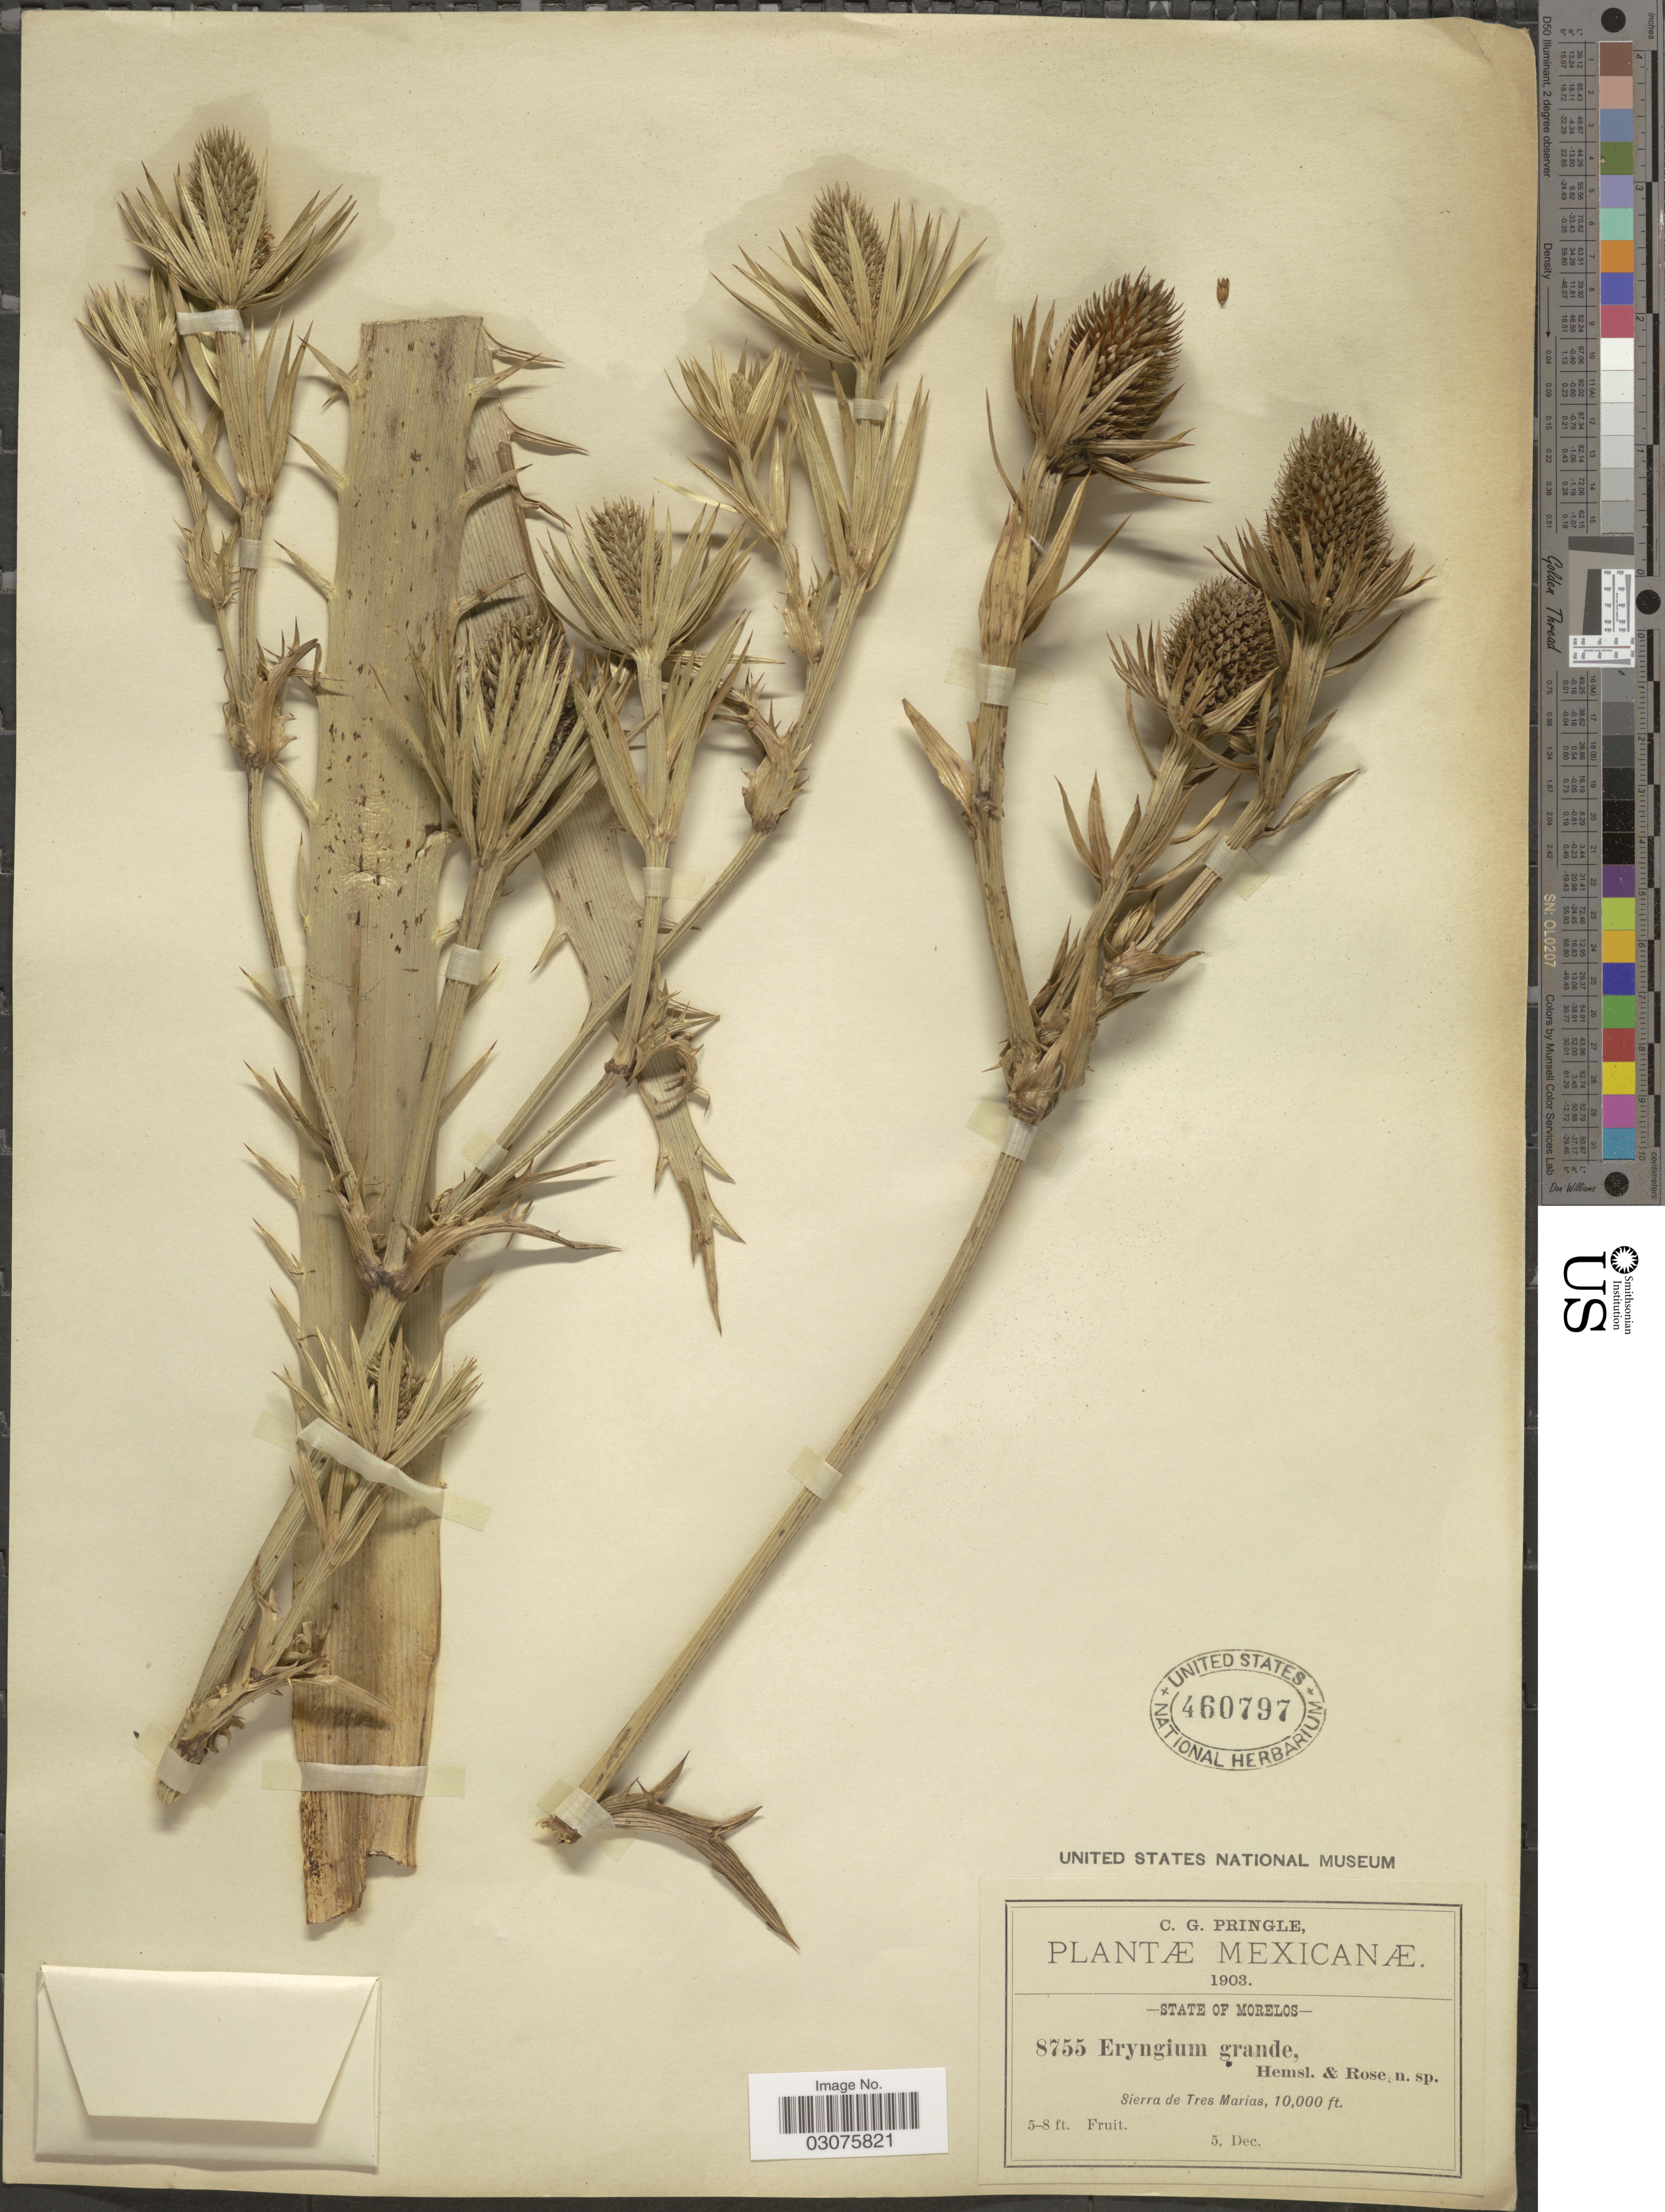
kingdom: Plantae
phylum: Tracheophyta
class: Magnoliopsida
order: Apiales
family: Apiaceae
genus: Eryngium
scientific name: Eryngium monocephalum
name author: Cav.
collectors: C. G. Pringle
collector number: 8755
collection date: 1903-12-05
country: Mexico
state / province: Morelos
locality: State of Morelos. Sierra de Tres Marias.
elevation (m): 3048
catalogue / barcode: US 460797